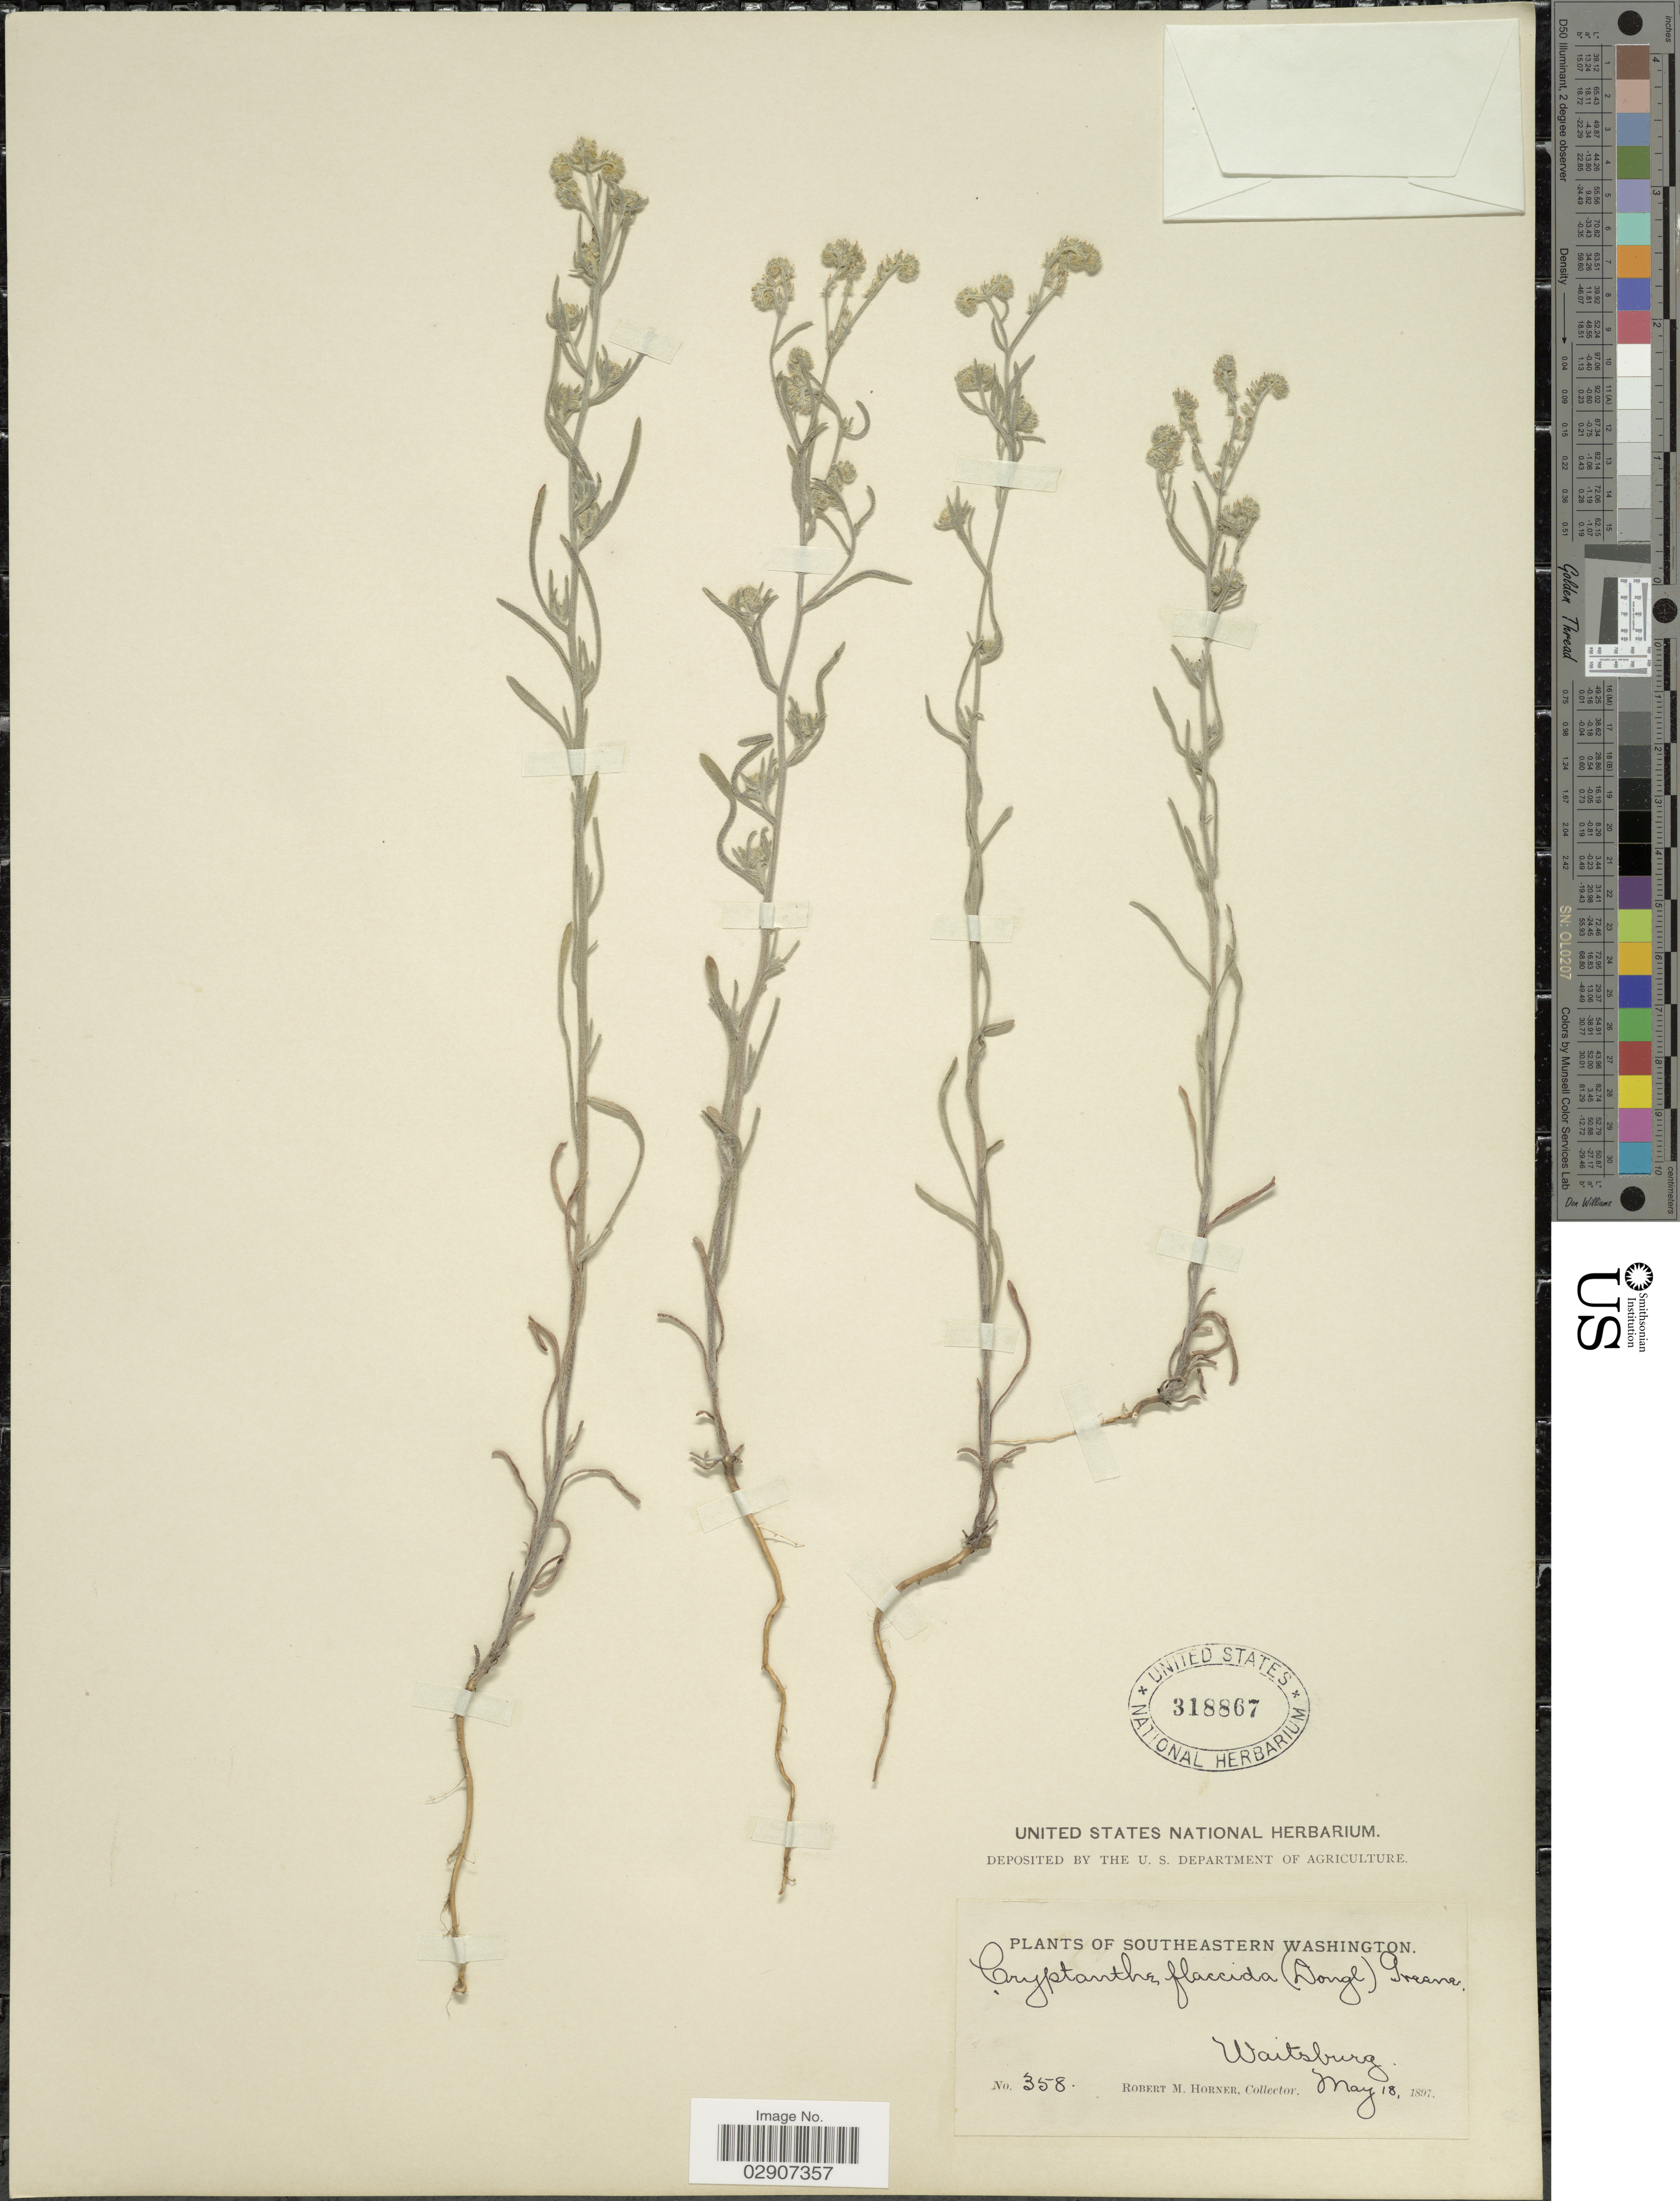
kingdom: Plantae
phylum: Tracheophyta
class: Magnoliopsida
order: Boraginales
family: Boraginaceae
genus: Cryptantha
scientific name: Cryptantha flaccida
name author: (Douglas ex Lehm.) Greene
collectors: R. Horner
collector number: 358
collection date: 1897-05-18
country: United States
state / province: Washington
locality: Southeastern Washington, Waitsburg.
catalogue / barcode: US 318867